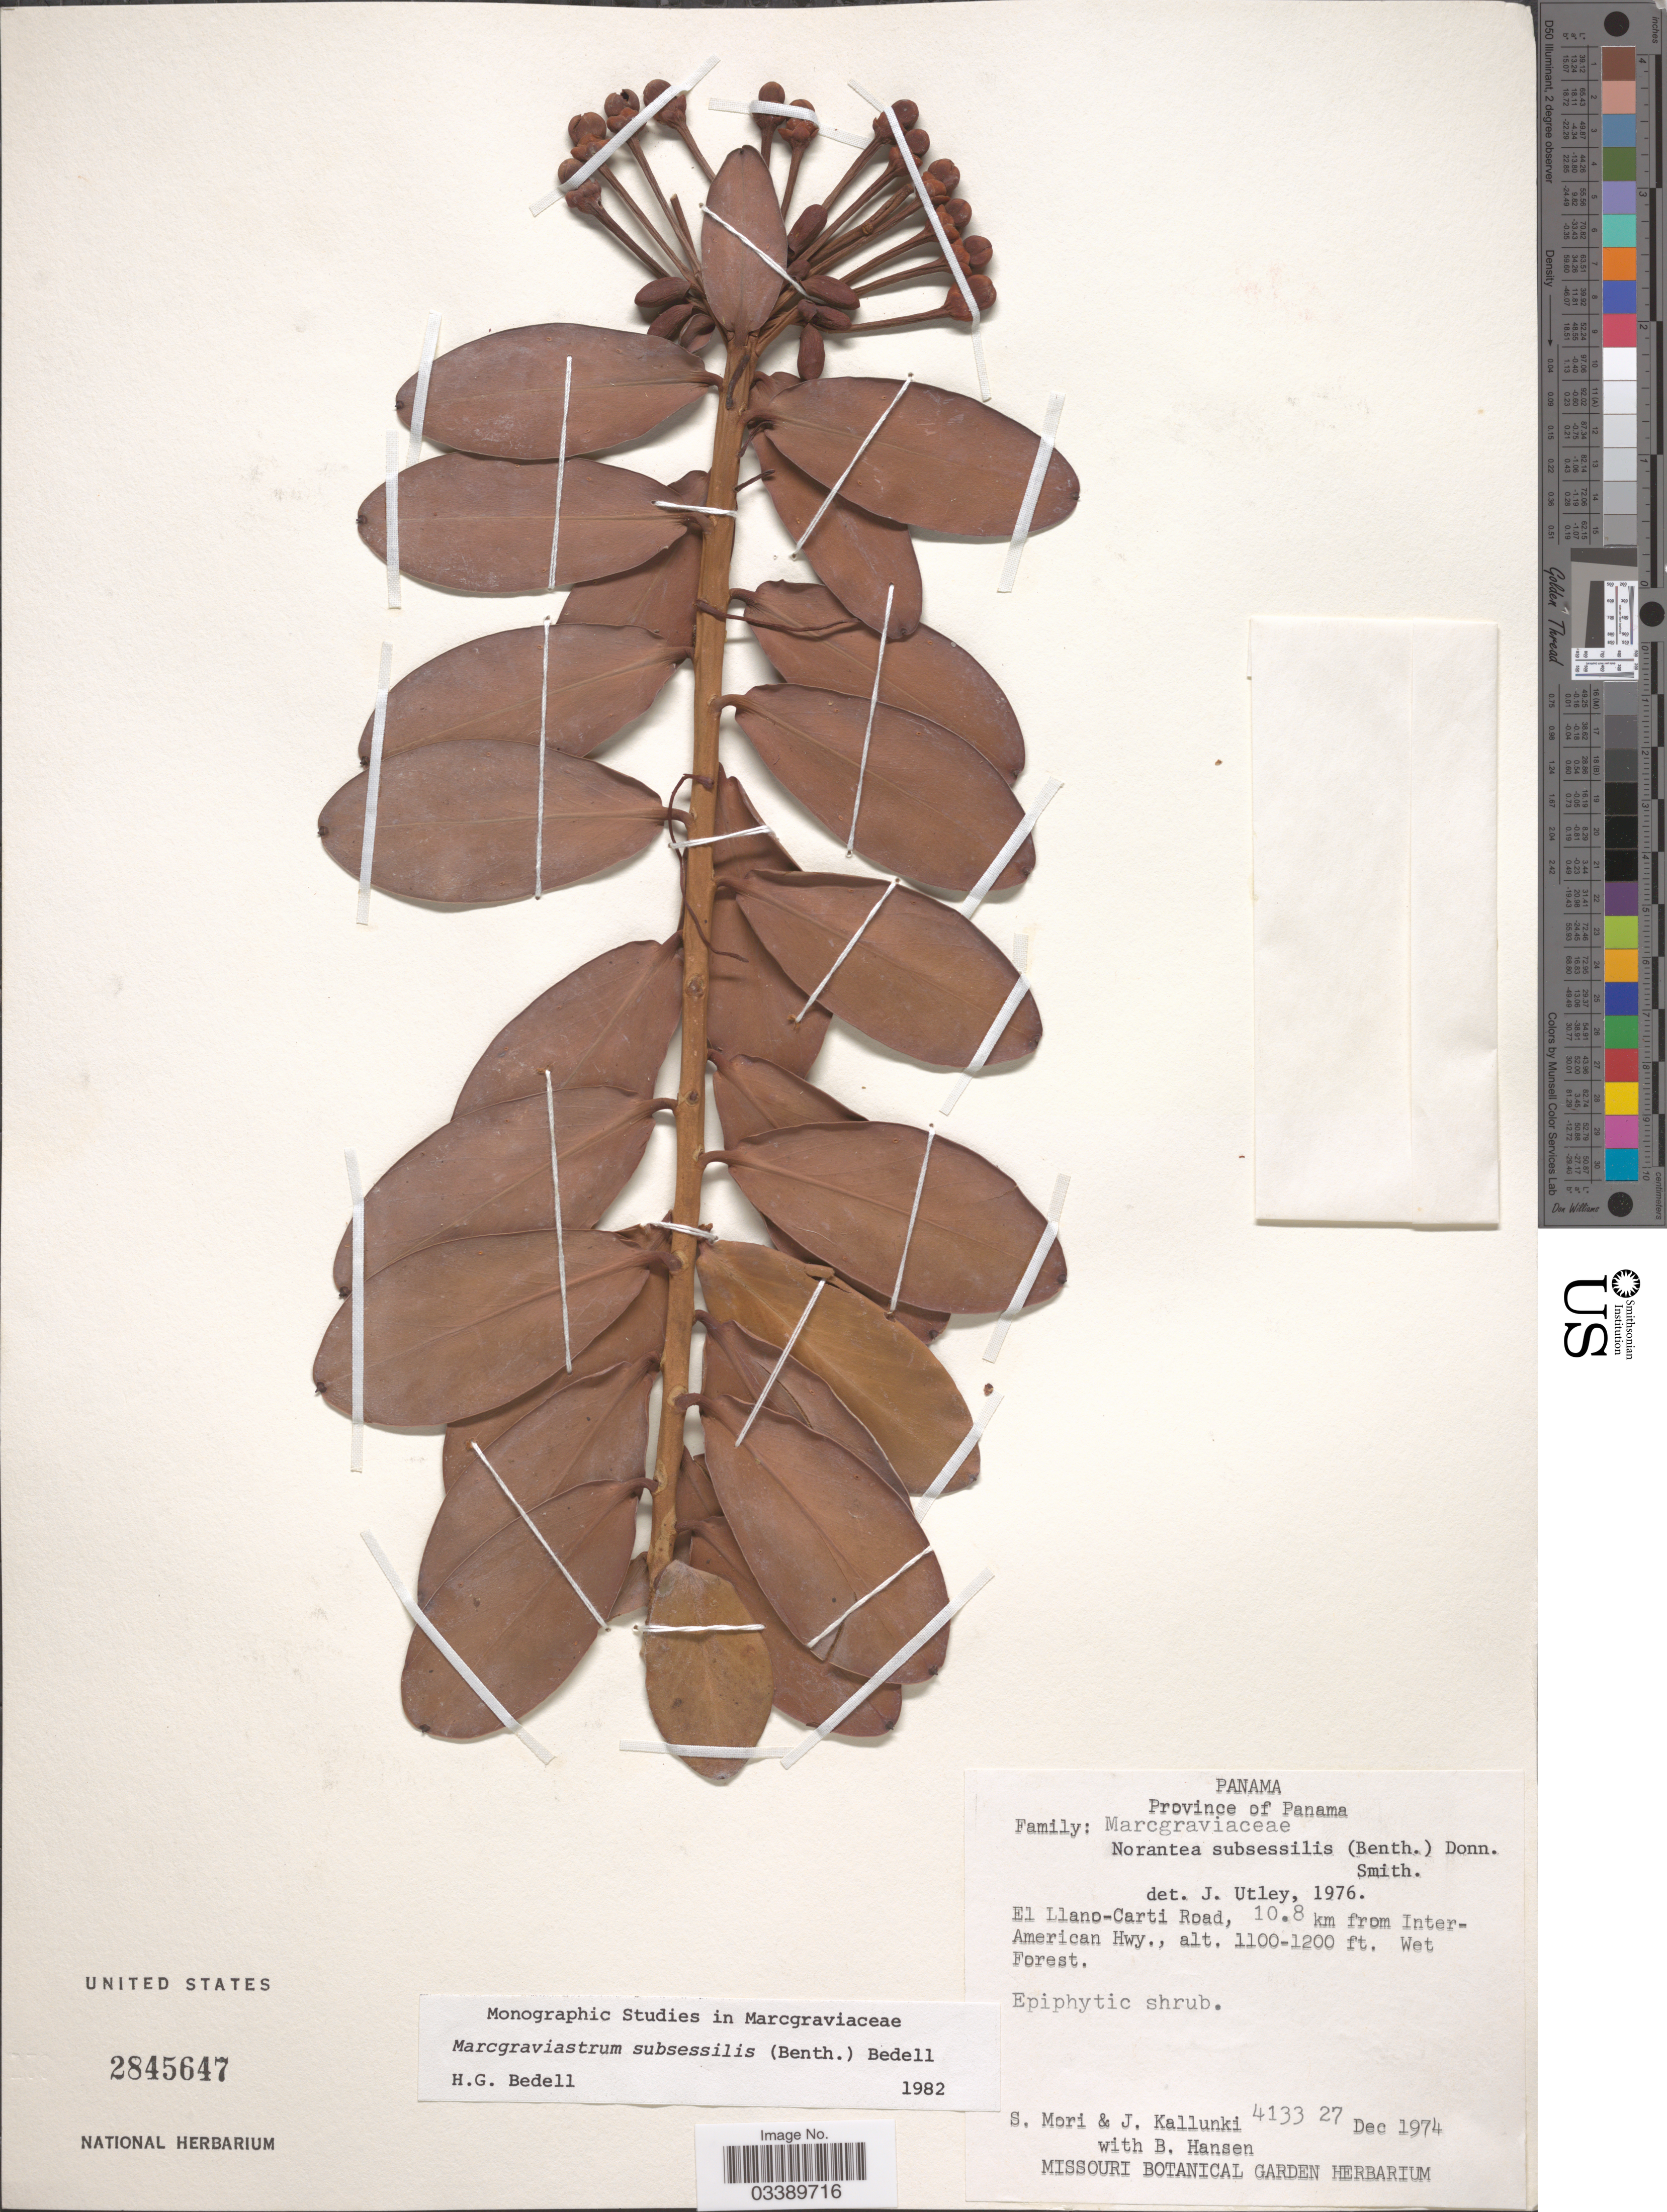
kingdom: Plantae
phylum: Tracheophyta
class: Magnoliopsida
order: Ericales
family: Marcgraviaceae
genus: Marcgraviastrum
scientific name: Marcgraviastrum subsessile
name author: (Benth.) Bedell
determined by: Bedell, H. G.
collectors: S. Mori, J. Kallunki & B. Hansen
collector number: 413327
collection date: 1974-12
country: Panama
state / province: Panamá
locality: El Llano-Carti Road, 10.8 km from Inter-American Hwy.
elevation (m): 335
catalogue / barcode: US 2845647